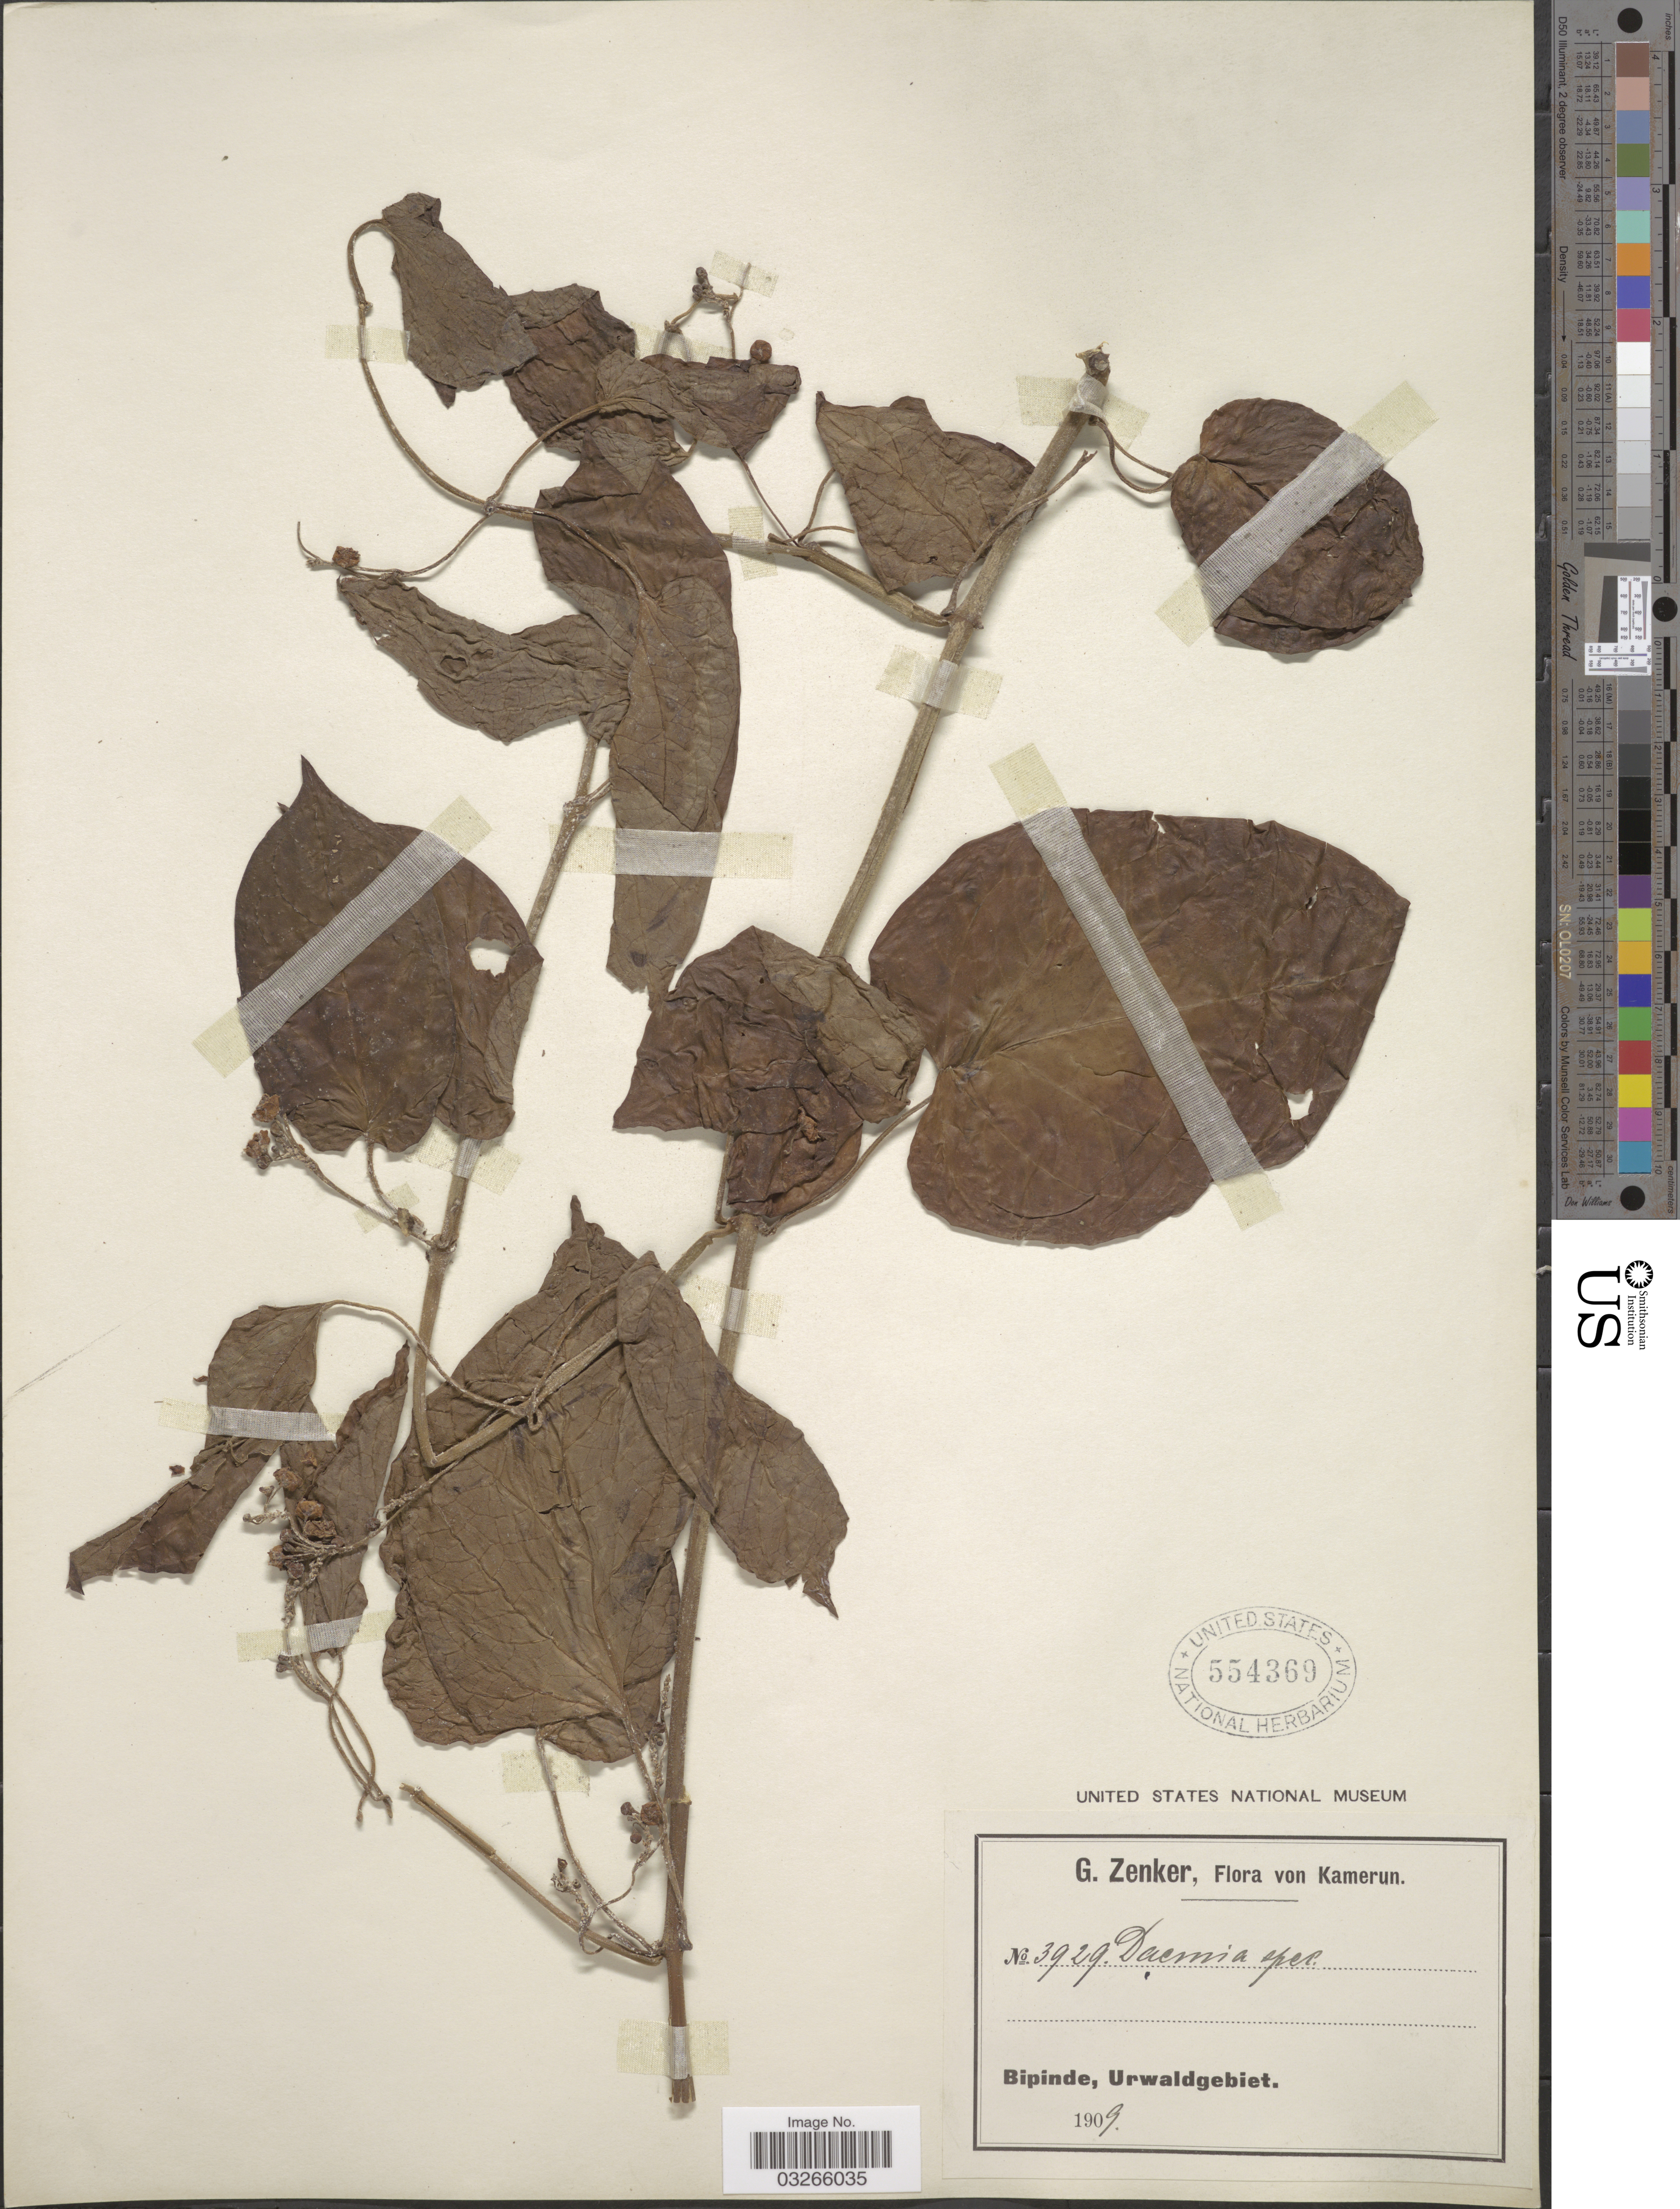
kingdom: Plantae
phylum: Tracheophyta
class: Magnoliopsida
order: Gentianales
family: Apocynaceae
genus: Doemia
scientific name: Doemia sp.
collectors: G. A. Zenker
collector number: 3929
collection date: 1909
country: Cameroon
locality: Bipinde, Urwaldgebiet.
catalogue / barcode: US 554369